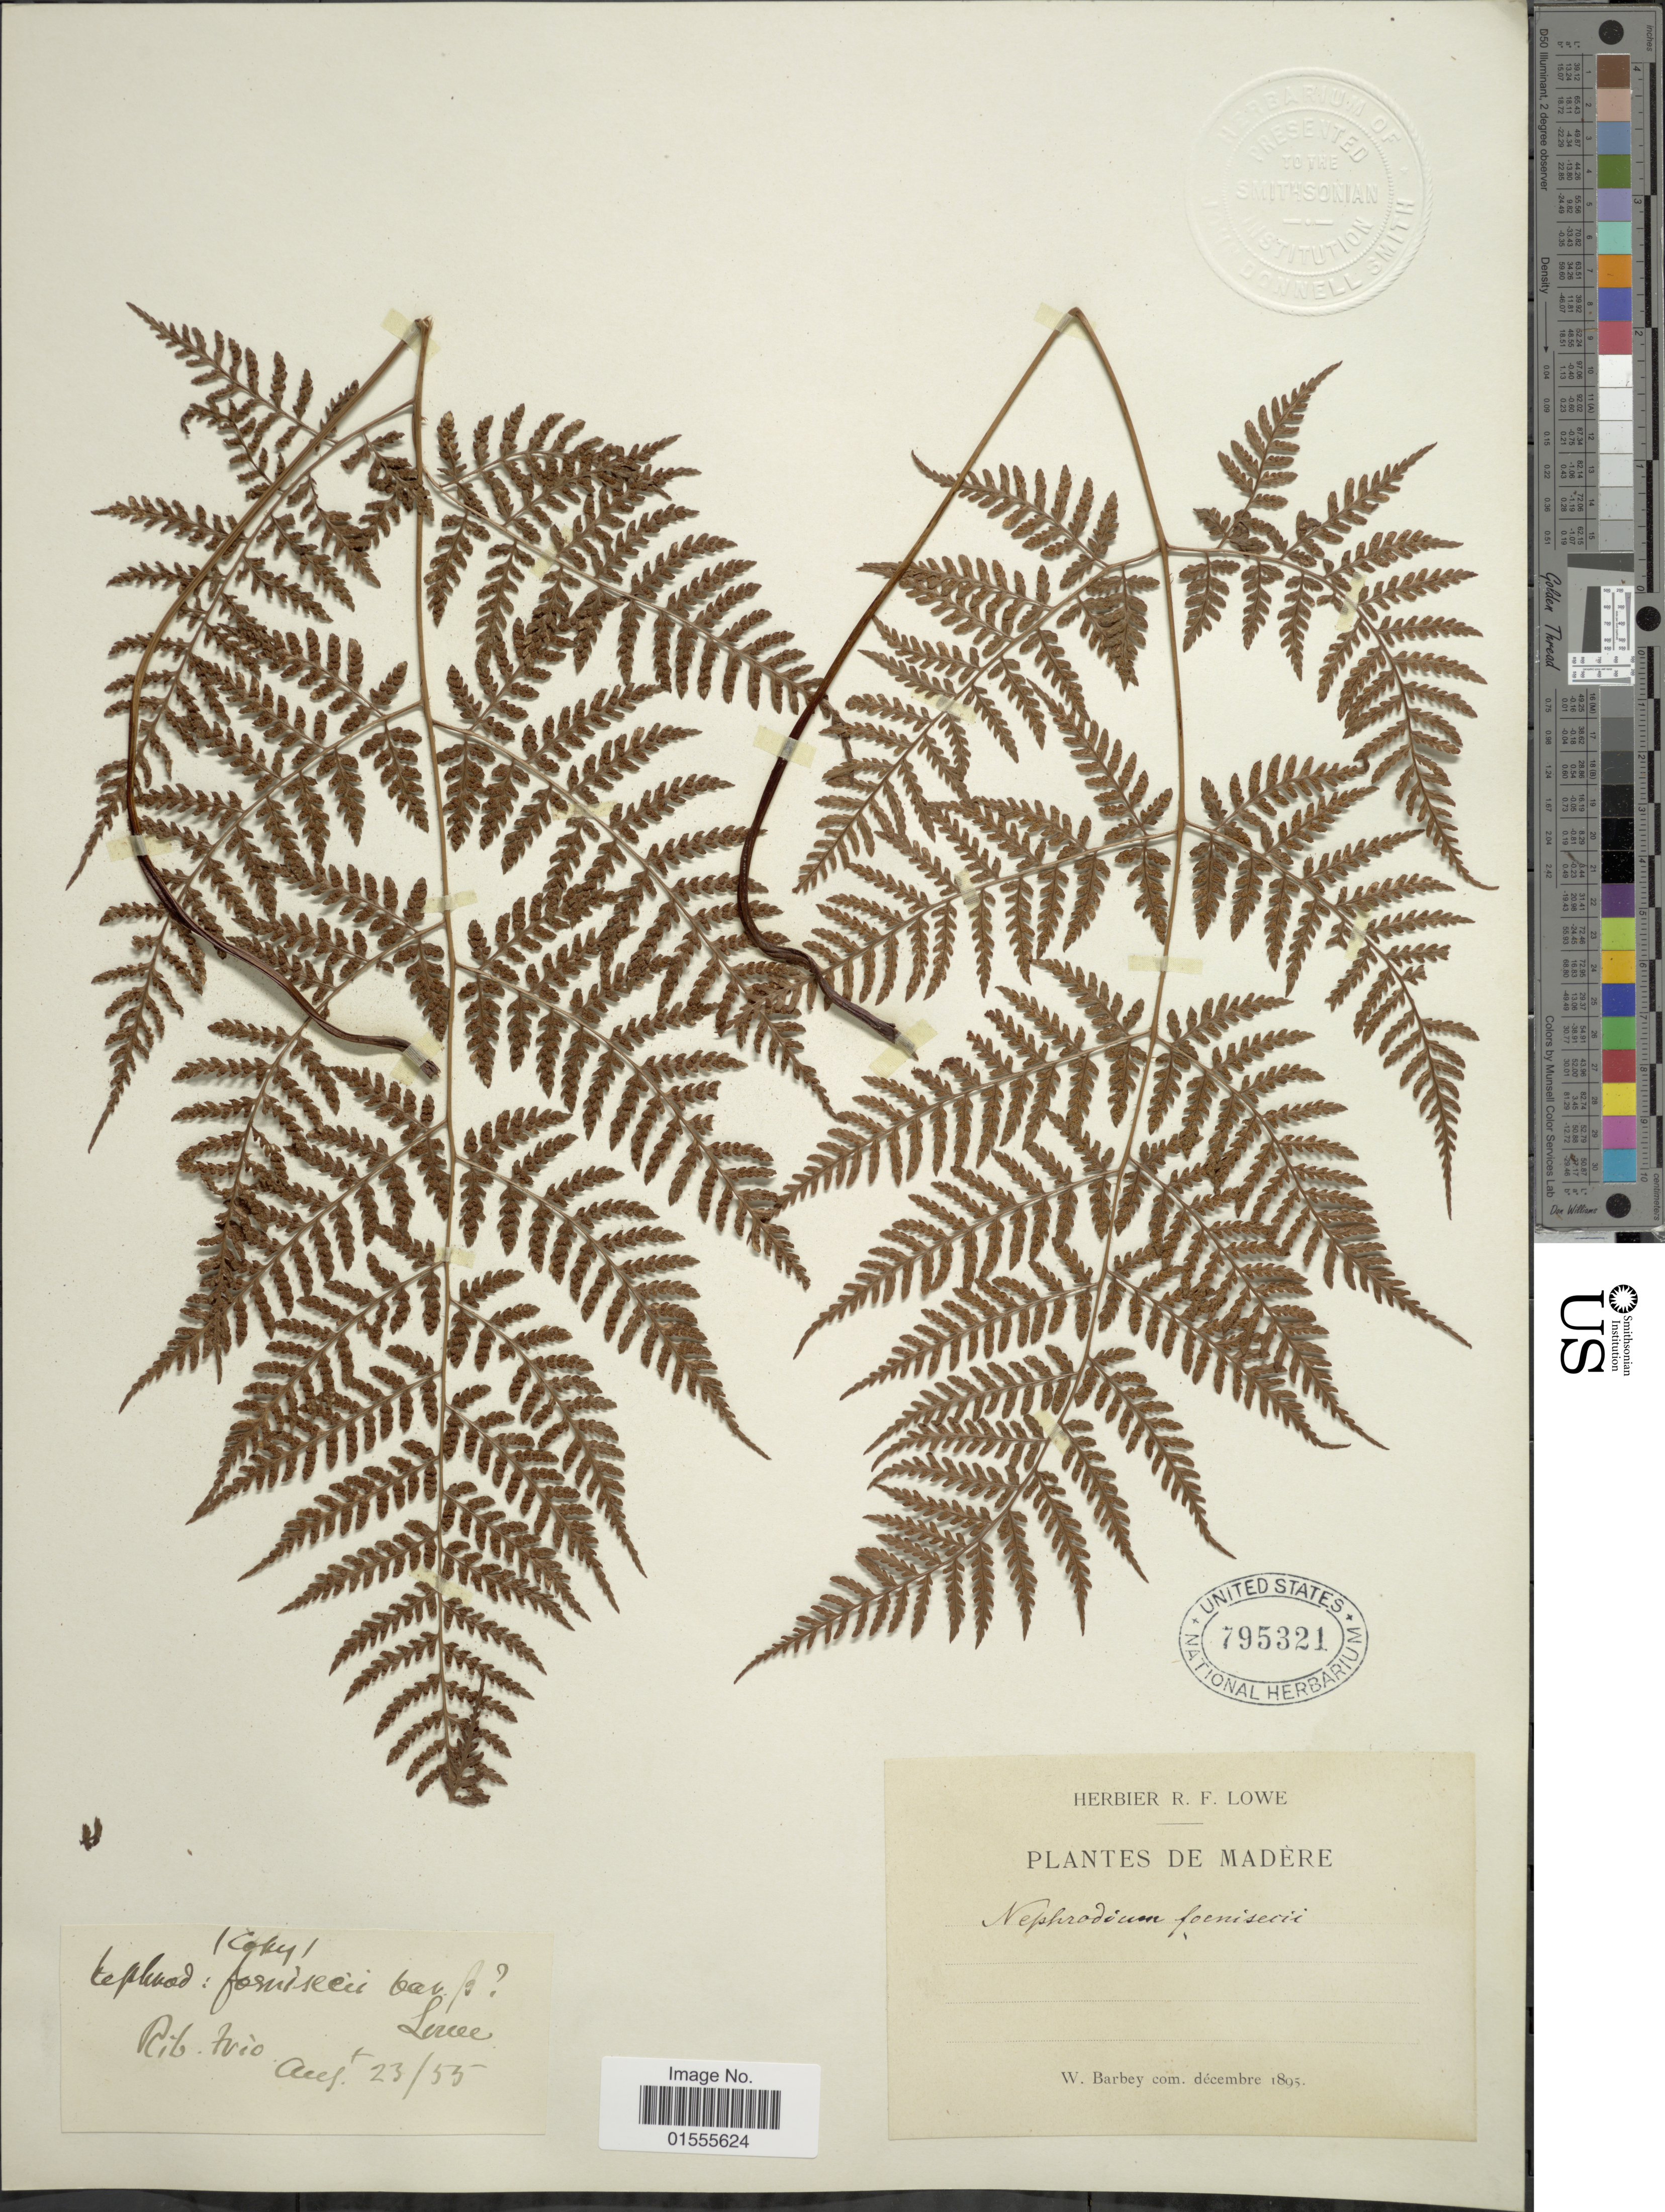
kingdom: Plantae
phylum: Tracheophyta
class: Polypodiopsida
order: Polypodiales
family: Dryopteridaceae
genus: Dryopteris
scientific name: Dryopteris aemula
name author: Kuntze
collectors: W. Barbey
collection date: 1895-08-23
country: Portugal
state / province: Madeira (Aut. Reg.)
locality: Rib Frio [interpreted]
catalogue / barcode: US 795321